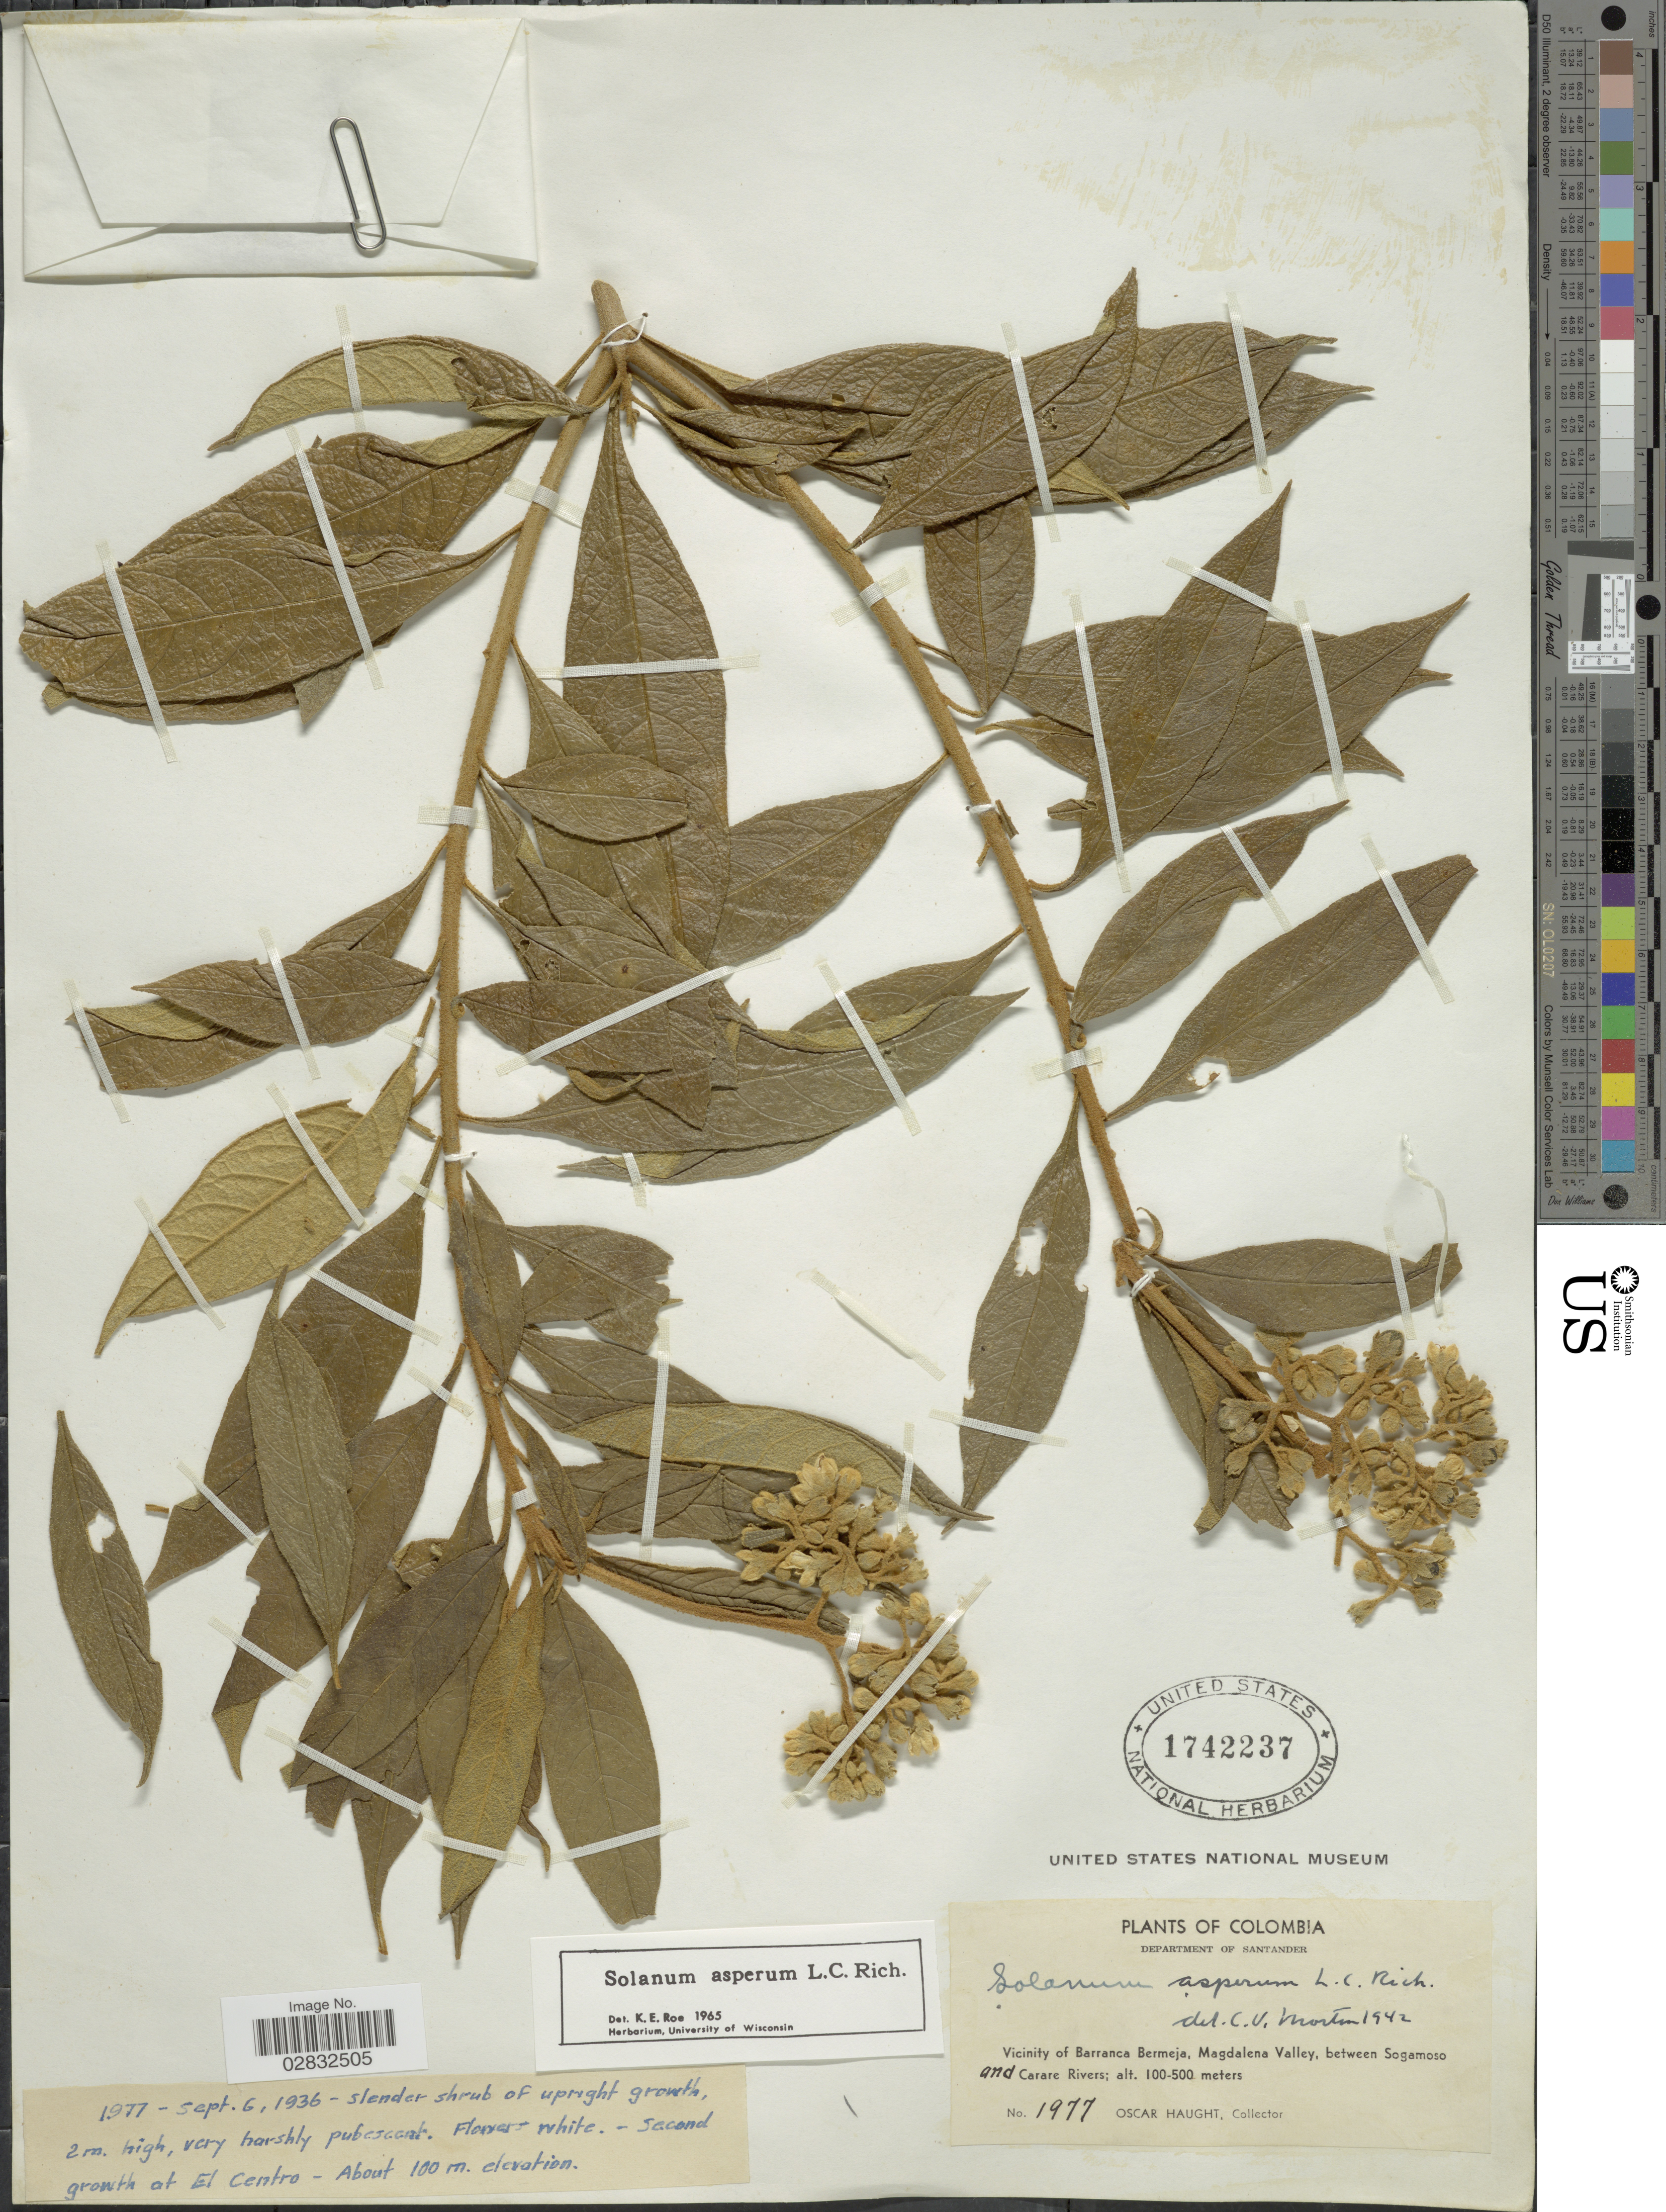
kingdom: Plantae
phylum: Tracheophyta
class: Magnoliopsida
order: Solanales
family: Solanaceae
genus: Solanum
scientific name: Solanum asperum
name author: Rich.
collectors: O. L. Haught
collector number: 1977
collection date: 1936-09-06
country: Colombia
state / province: Santander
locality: Department of Santander, Vicinity of Barranca Bermeja, Magdalena Valley, between Sogamoso and Carare Rivers, Second growth at El Centro.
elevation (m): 100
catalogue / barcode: US 1742237